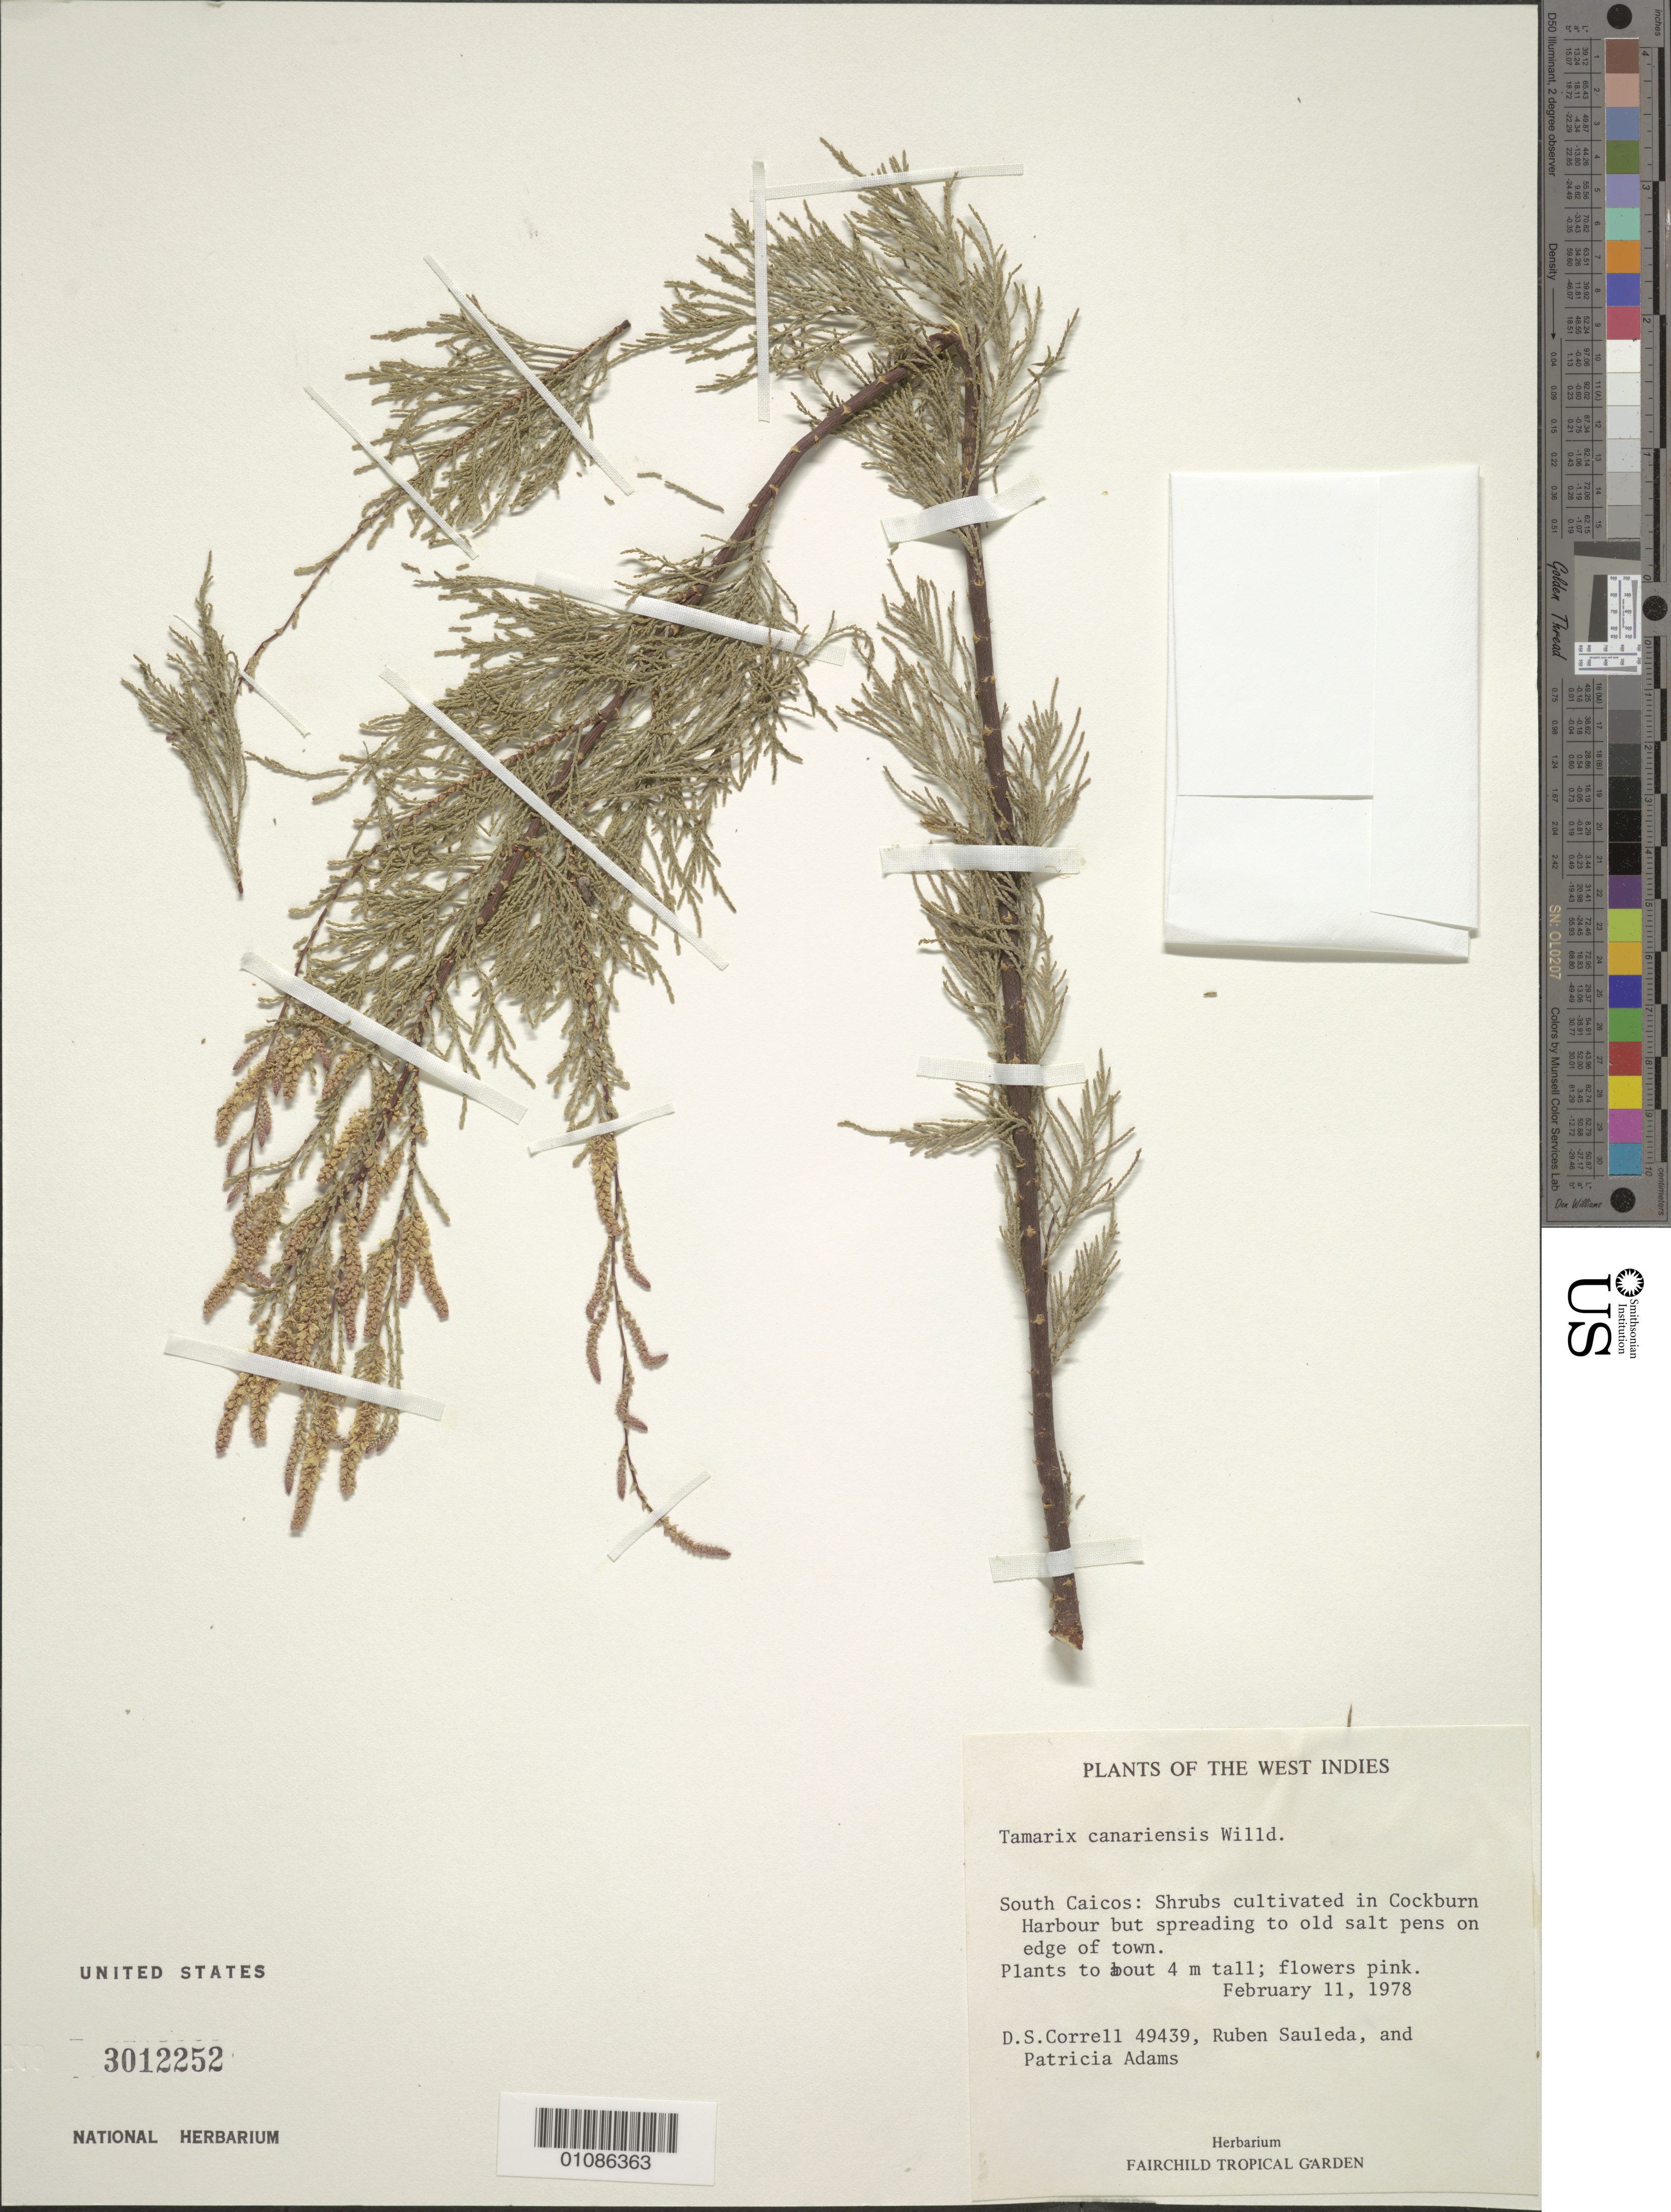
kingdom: Plantae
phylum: Tracheophyta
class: Magnoliopsida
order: Caryophyllales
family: Tamaricaceae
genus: Tamarix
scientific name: Tamarix canariensis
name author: Willd.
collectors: D. S. Correll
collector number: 49439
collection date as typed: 11 Feb 1978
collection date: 1978-02-11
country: Turks and Caicos Islands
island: South Caicos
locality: Shrubs cultivated in Cockburn Harbour but spreading to old salt pens on edge of town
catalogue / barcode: US 3012252